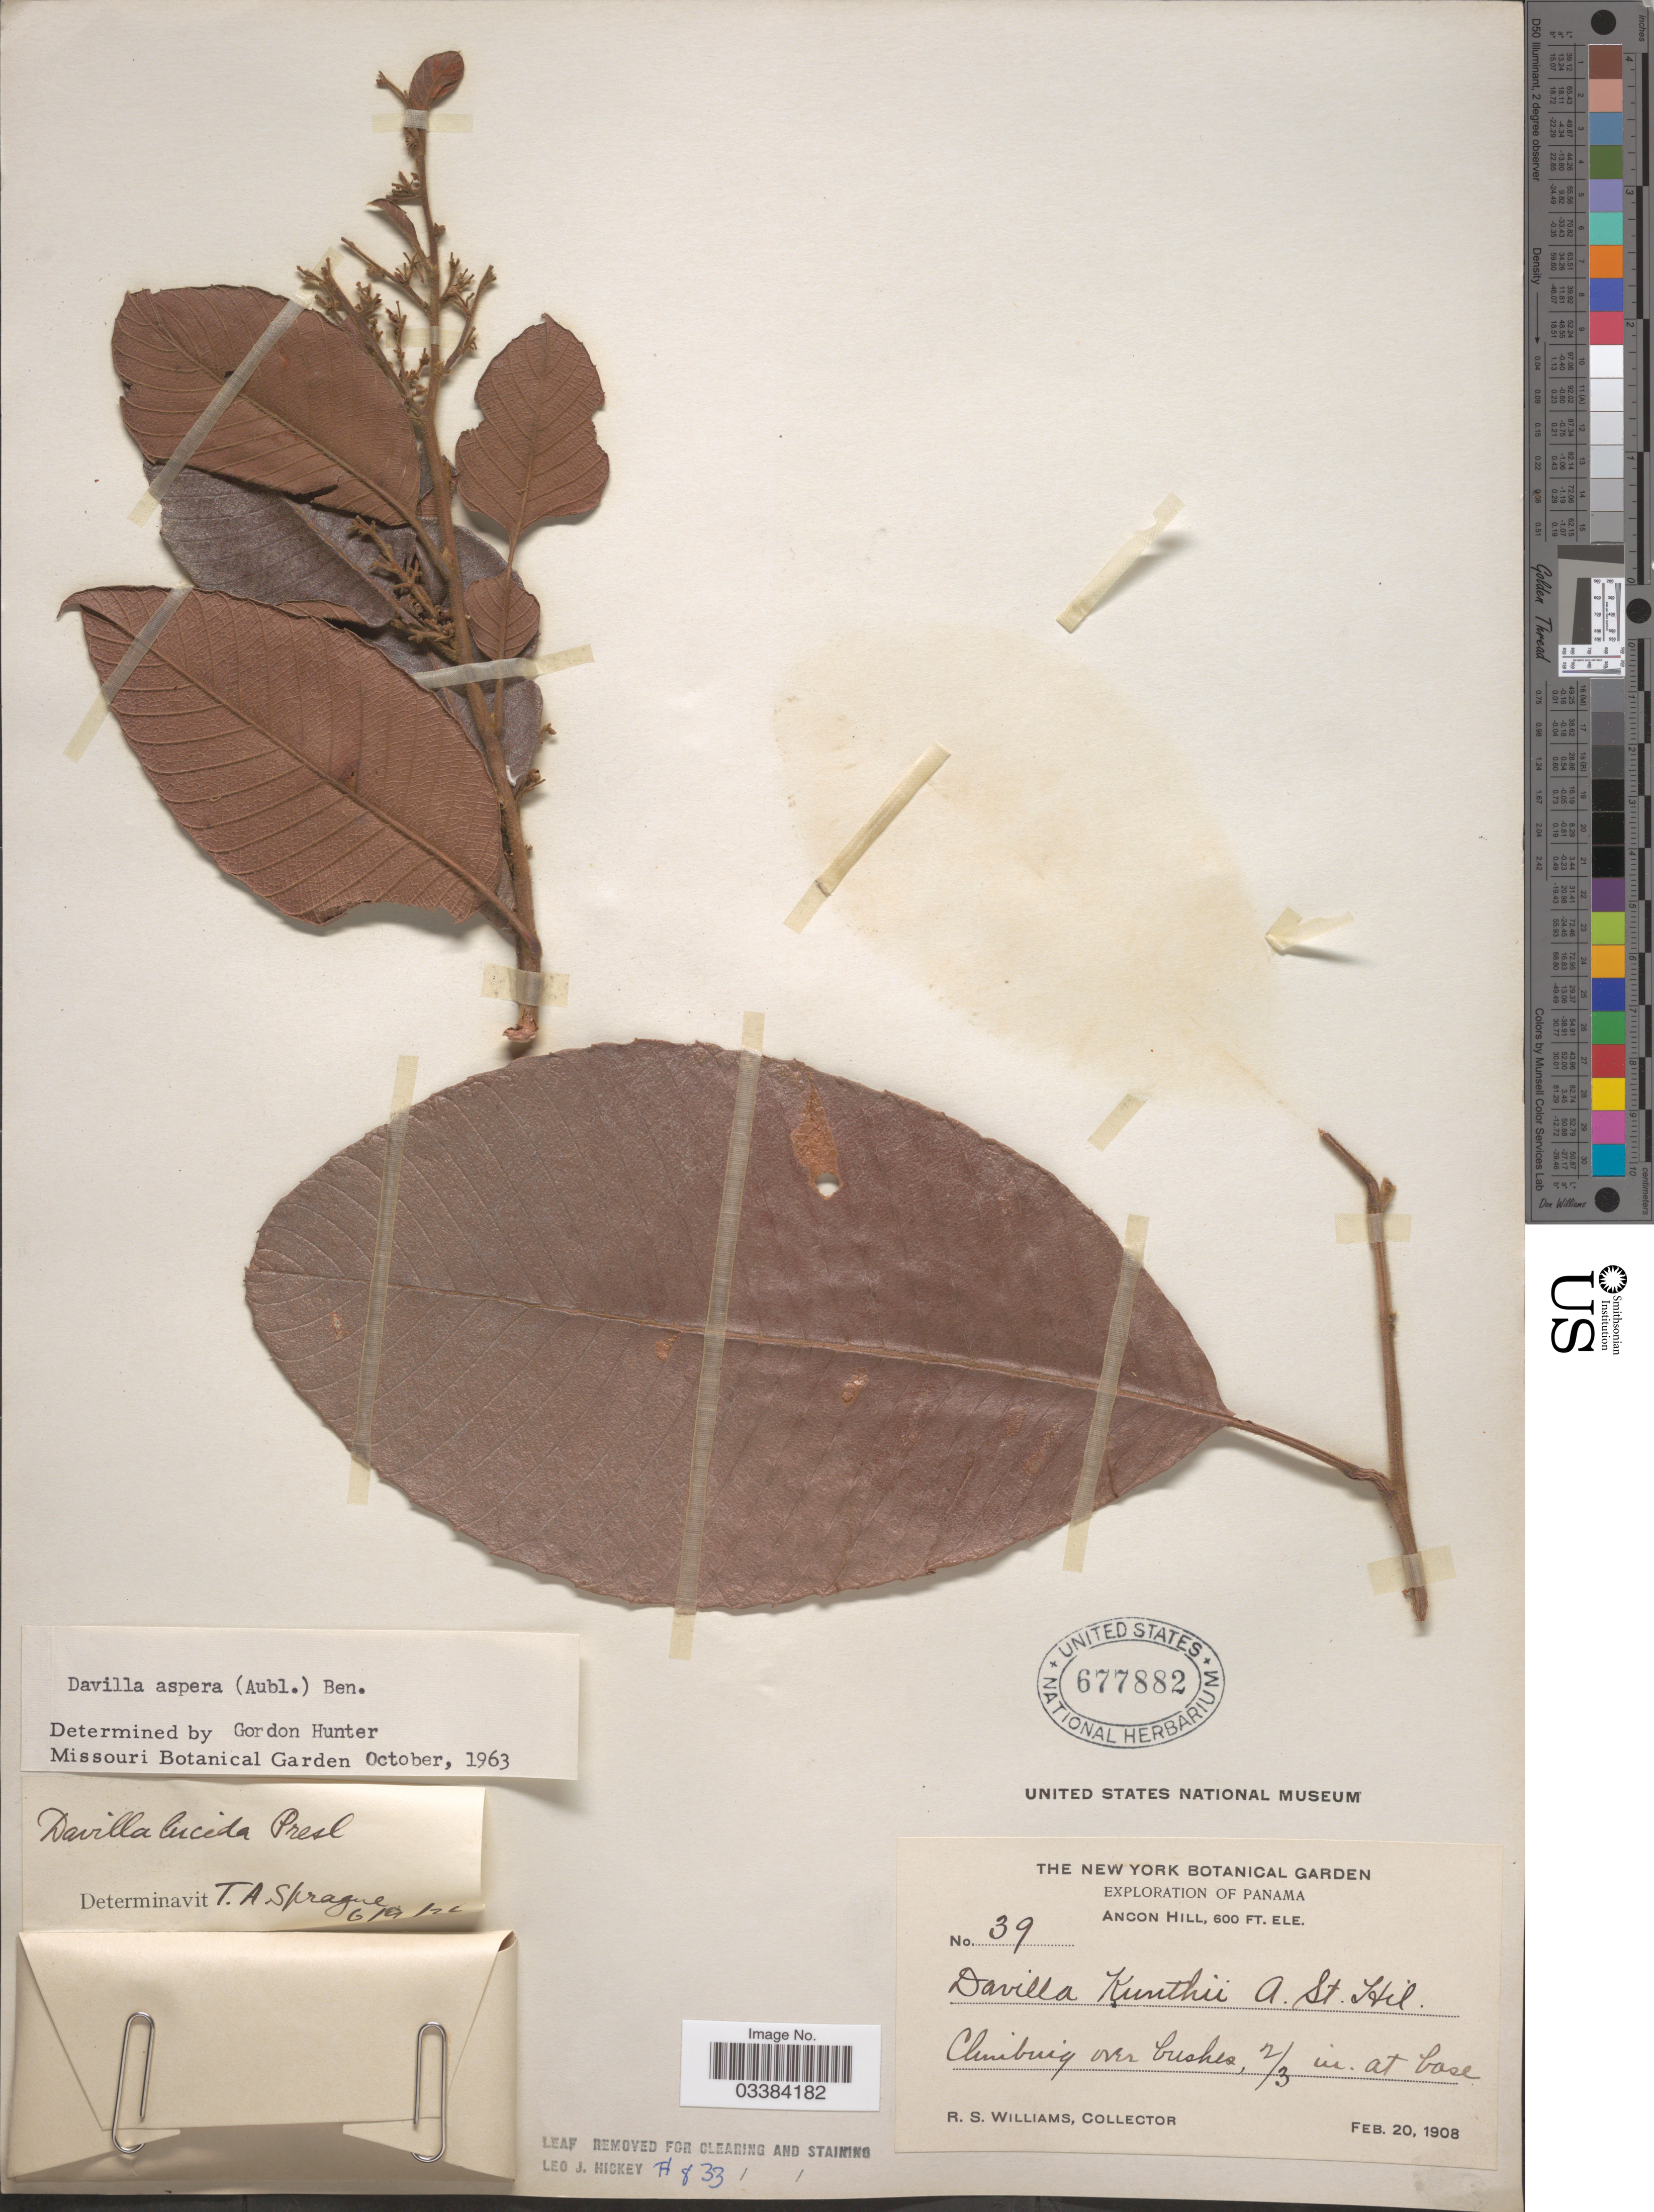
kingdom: Plantae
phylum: Tracheophyta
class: Magnoliopsida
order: Dilleniales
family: Dilleniaceae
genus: Davilla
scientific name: Davilla kunthii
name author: A. St.-Hil.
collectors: R. S. Williams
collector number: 39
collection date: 1908-02-20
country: Panama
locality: Ancon Hill. Climbing over bushes.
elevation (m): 183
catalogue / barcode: US 677882